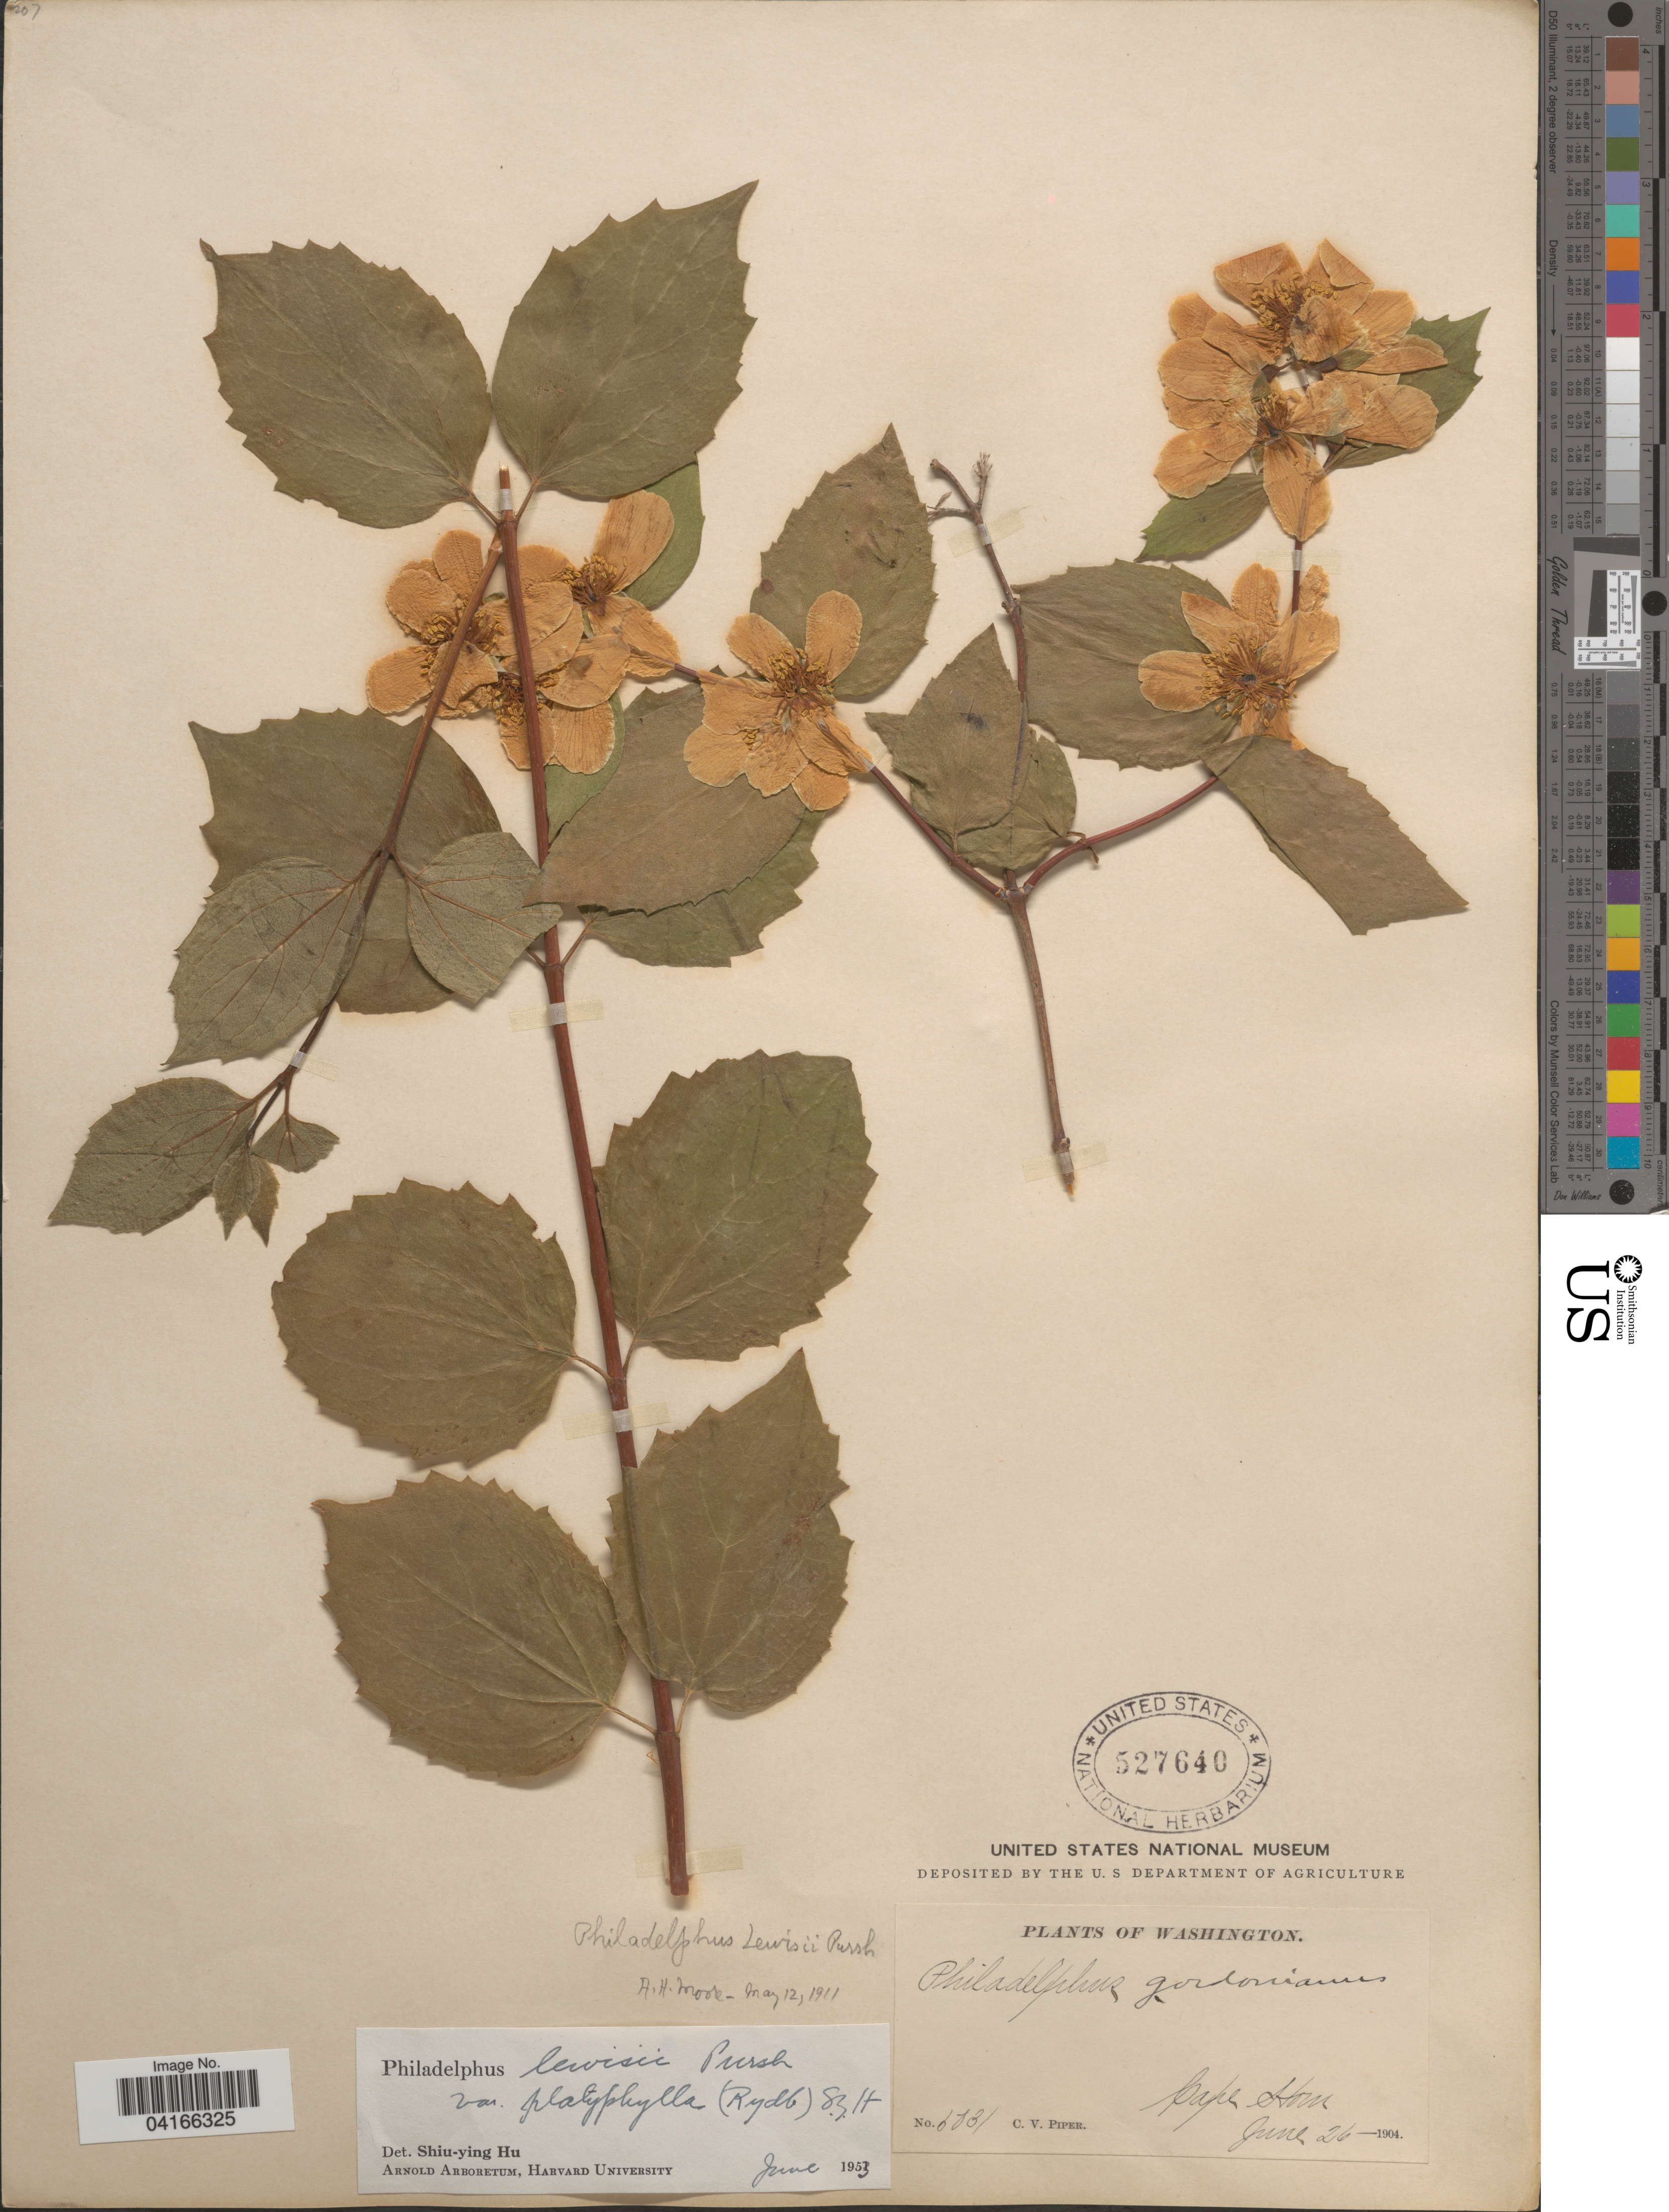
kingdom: Plantae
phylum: Tracheophyta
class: Magnoliopsida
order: Cornales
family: Hydrangeaceae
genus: Philadelphus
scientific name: Philadelphus lewisii var. platyphyllus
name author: (Rydb.) A.H. Moore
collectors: C. V. Piper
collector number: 5031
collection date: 1904-06-26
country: United States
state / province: Washington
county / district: Skamania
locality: Cape Horn.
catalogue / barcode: US 527640